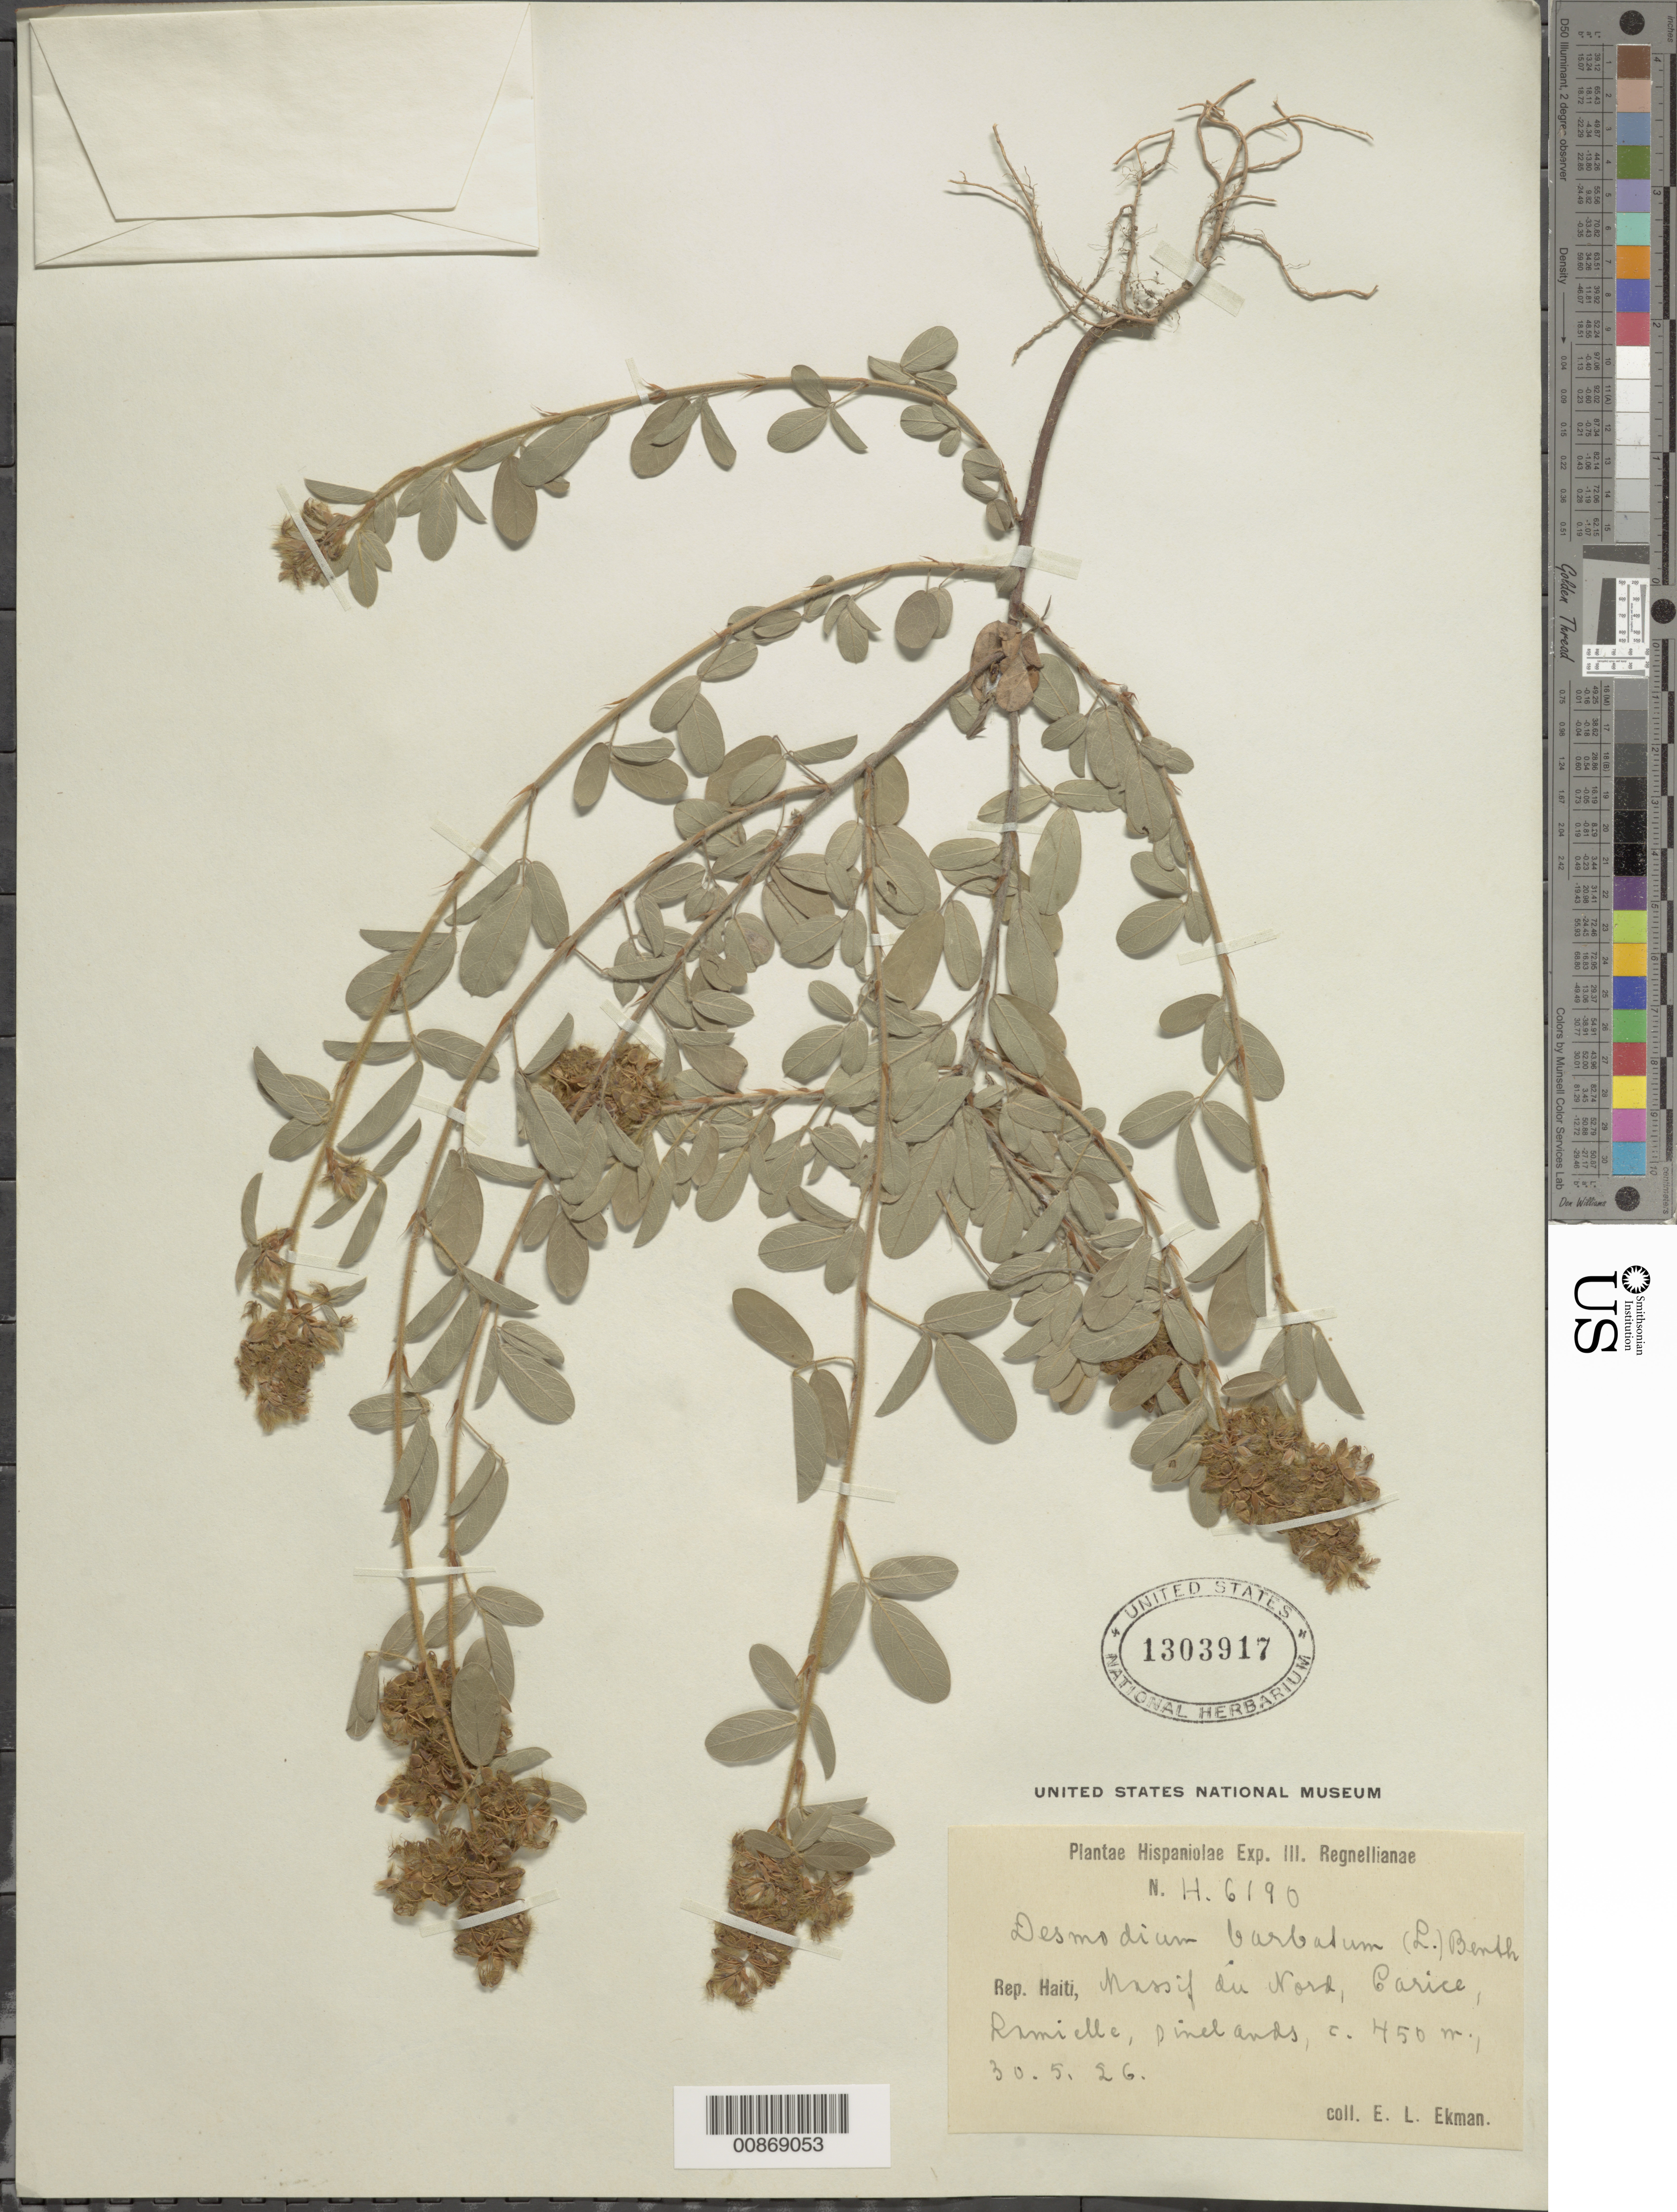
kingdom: Plantae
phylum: Tracheophyta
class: Magnoliopsida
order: Fabales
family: Fabaceae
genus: Grona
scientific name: Grona barbata var. barbata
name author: (L.) H. Ohashi & K. Ohashi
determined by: Strong, Mark T., (BOT), Smithsonian Institution - National Museum of Natural History (UNITED STATES)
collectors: E. L. Ekman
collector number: H 6190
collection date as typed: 30 May 1926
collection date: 1926-05-30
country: Haiti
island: Hispaniola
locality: Massif du Nord, Carice, Lamielle.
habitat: Pinelands.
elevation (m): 450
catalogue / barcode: US 1303917